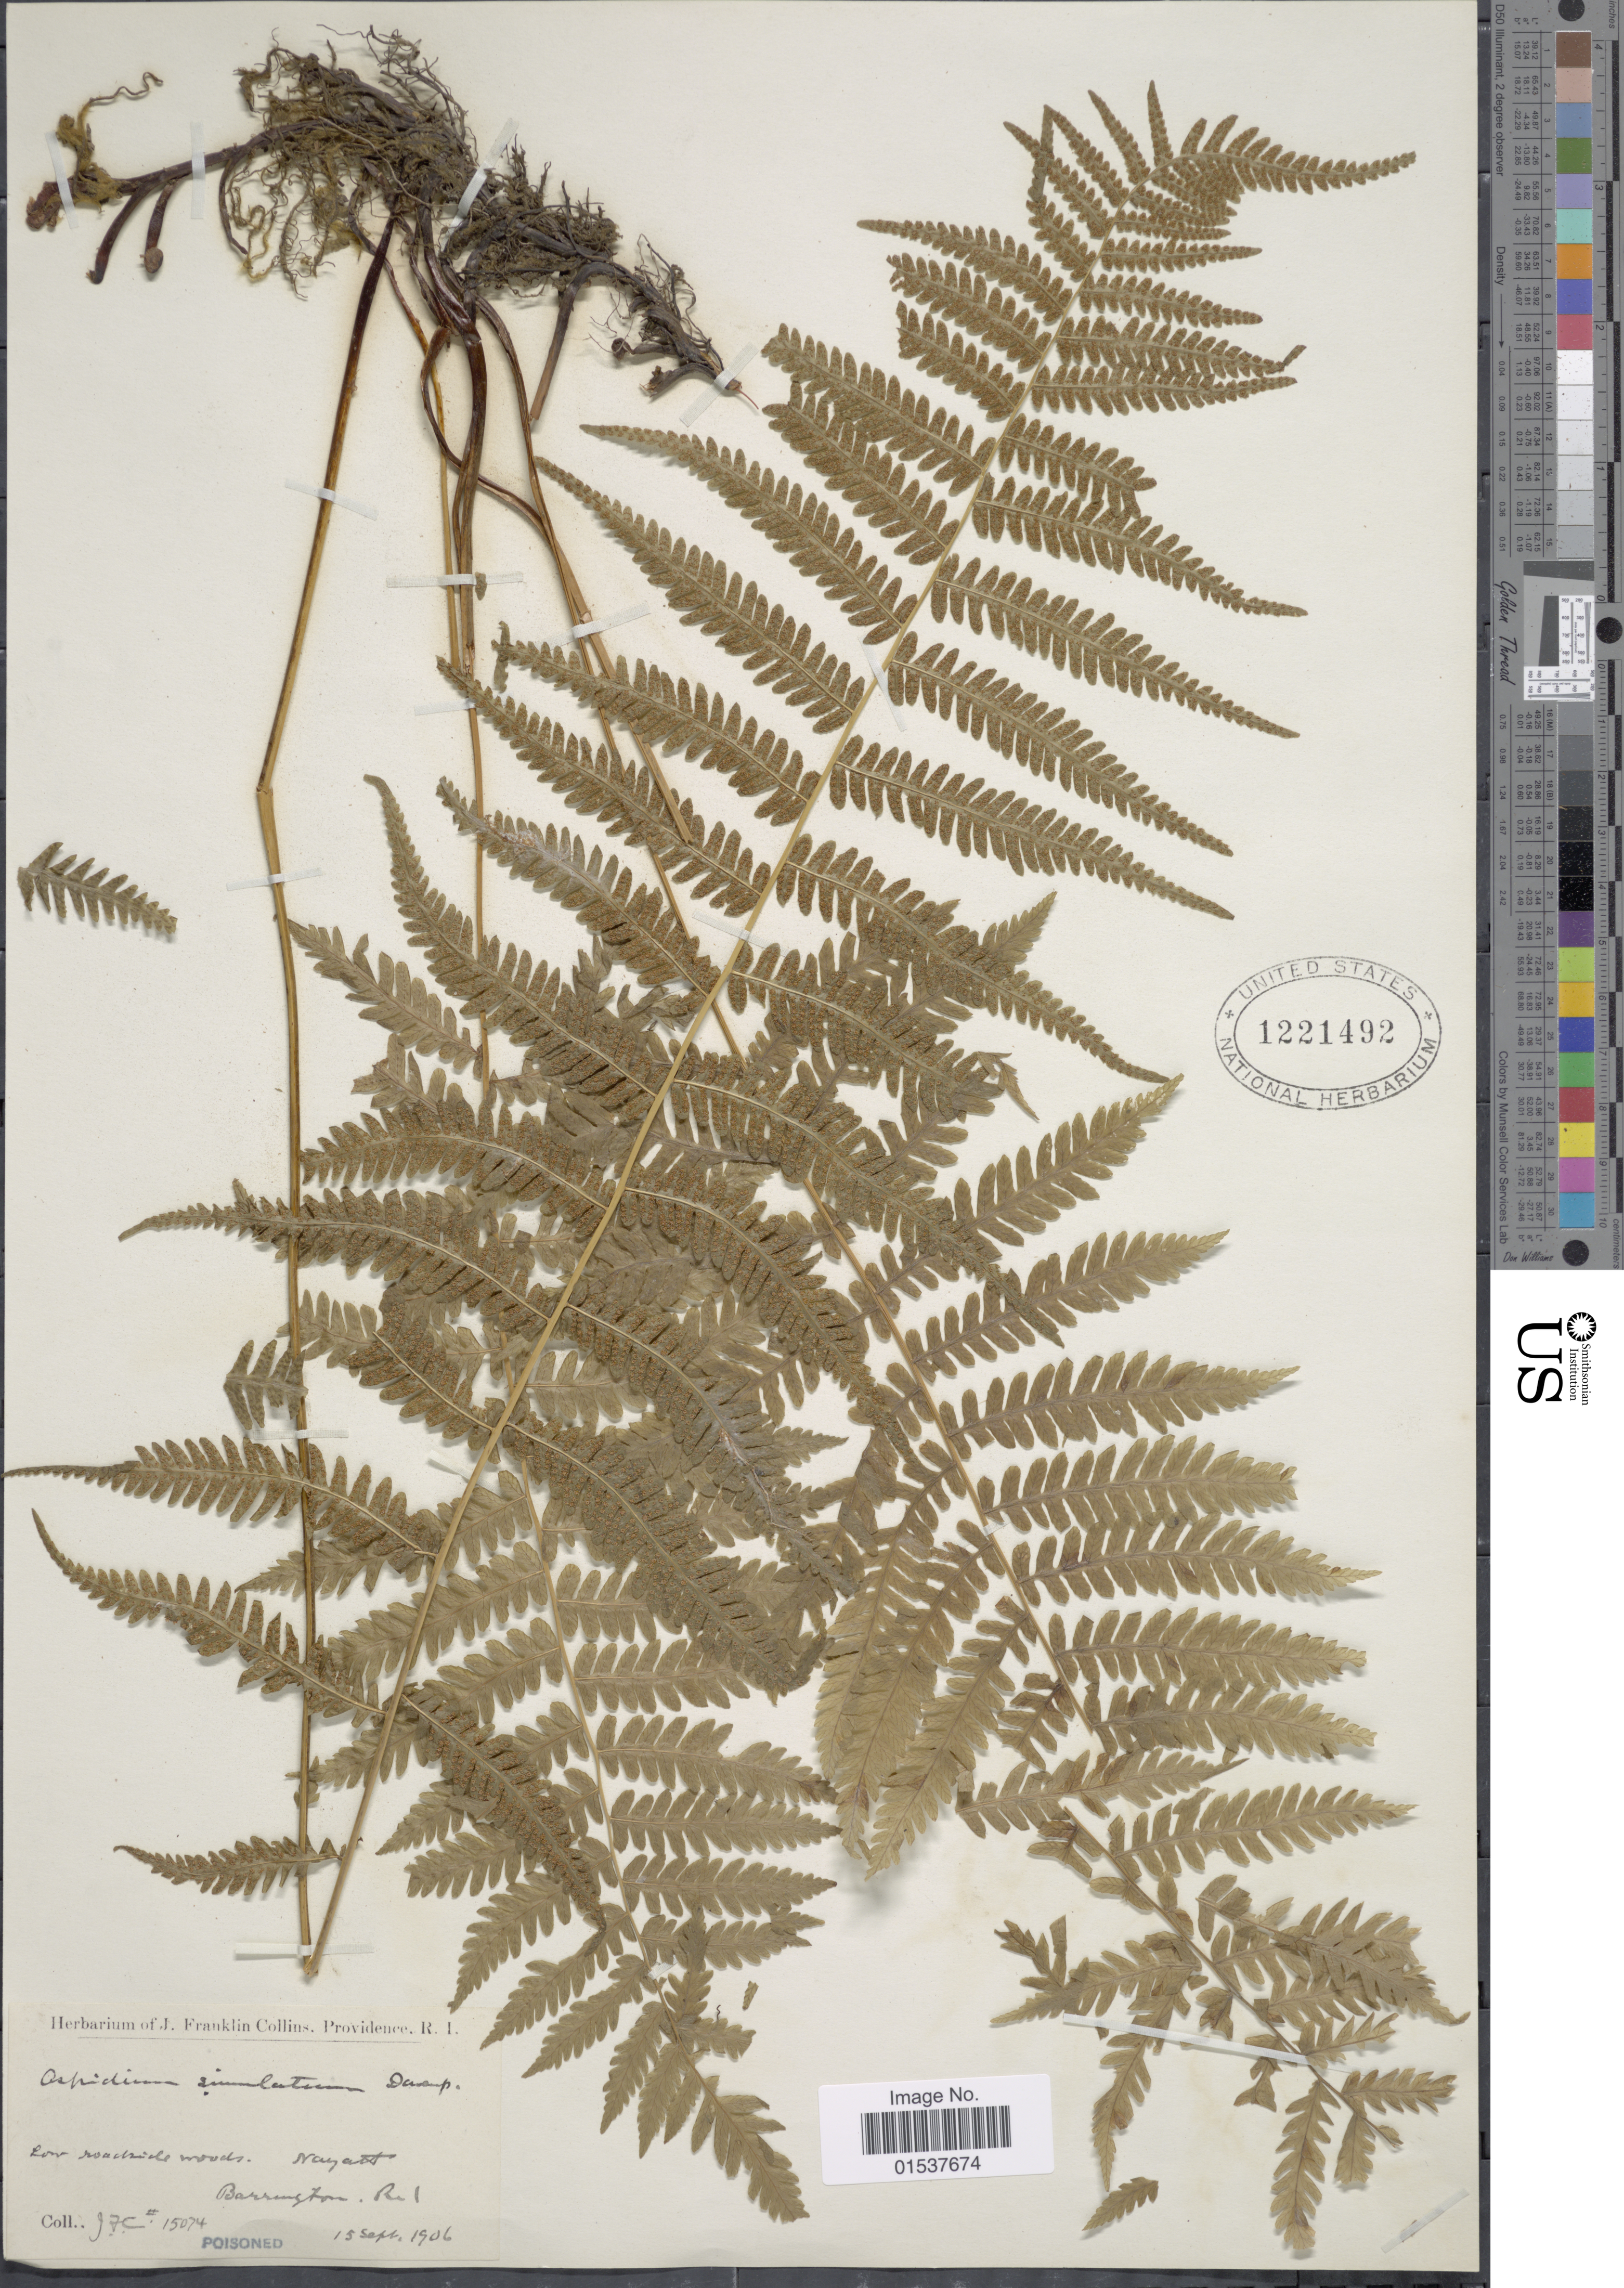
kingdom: Plantae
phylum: Tracheophyta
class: Polypodiopsida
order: Polypodiales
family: Thelypteridaceae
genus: Parathelypteris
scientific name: Parathelypteris simulata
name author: (Davenp.) Holttum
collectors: J. Collins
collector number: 15074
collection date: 1906-09-15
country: United States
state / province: Rhode Island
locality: Nayatt, Barrington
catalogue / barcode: US 1221492